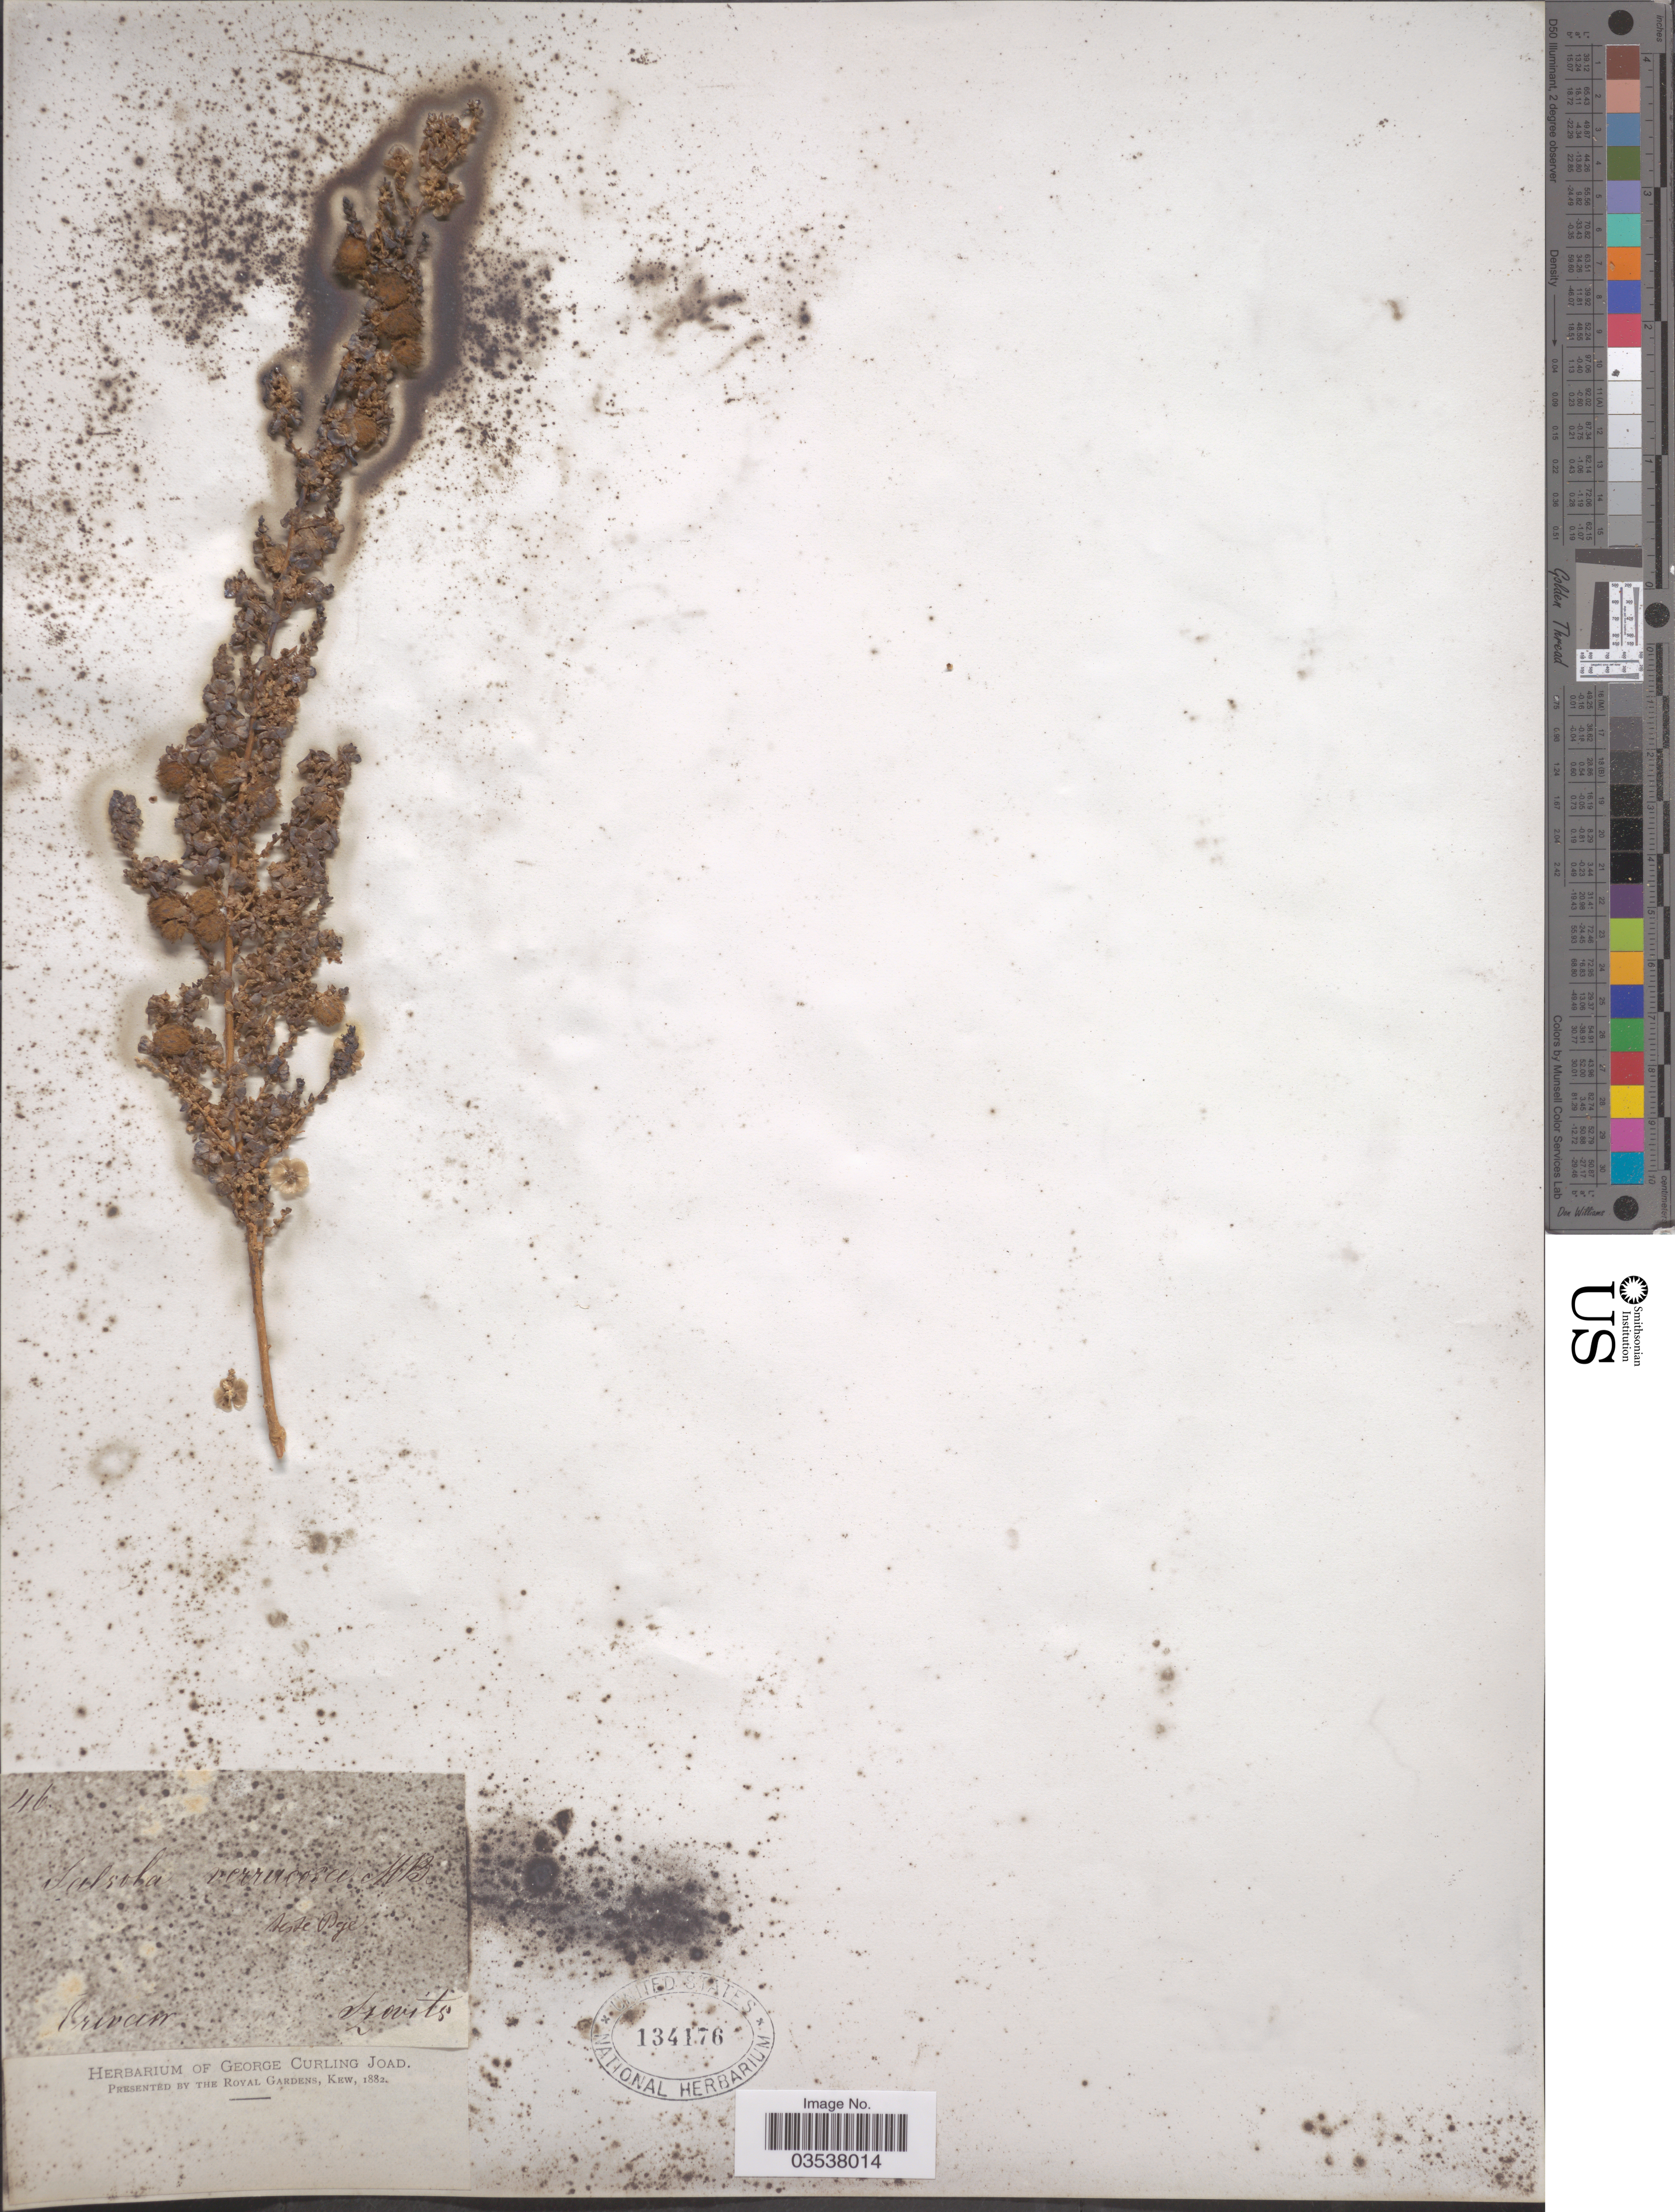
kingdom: Plantae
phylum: Tracheophyta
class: Magnoliopsida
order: Caryophyllales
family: Amaranthaceae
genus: Caroxylon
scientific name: Caroxylon dendroides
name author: (Pall.) Tzvelev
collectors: Szovits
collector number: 46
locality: Privan [interpreted].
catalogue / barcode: US 134176